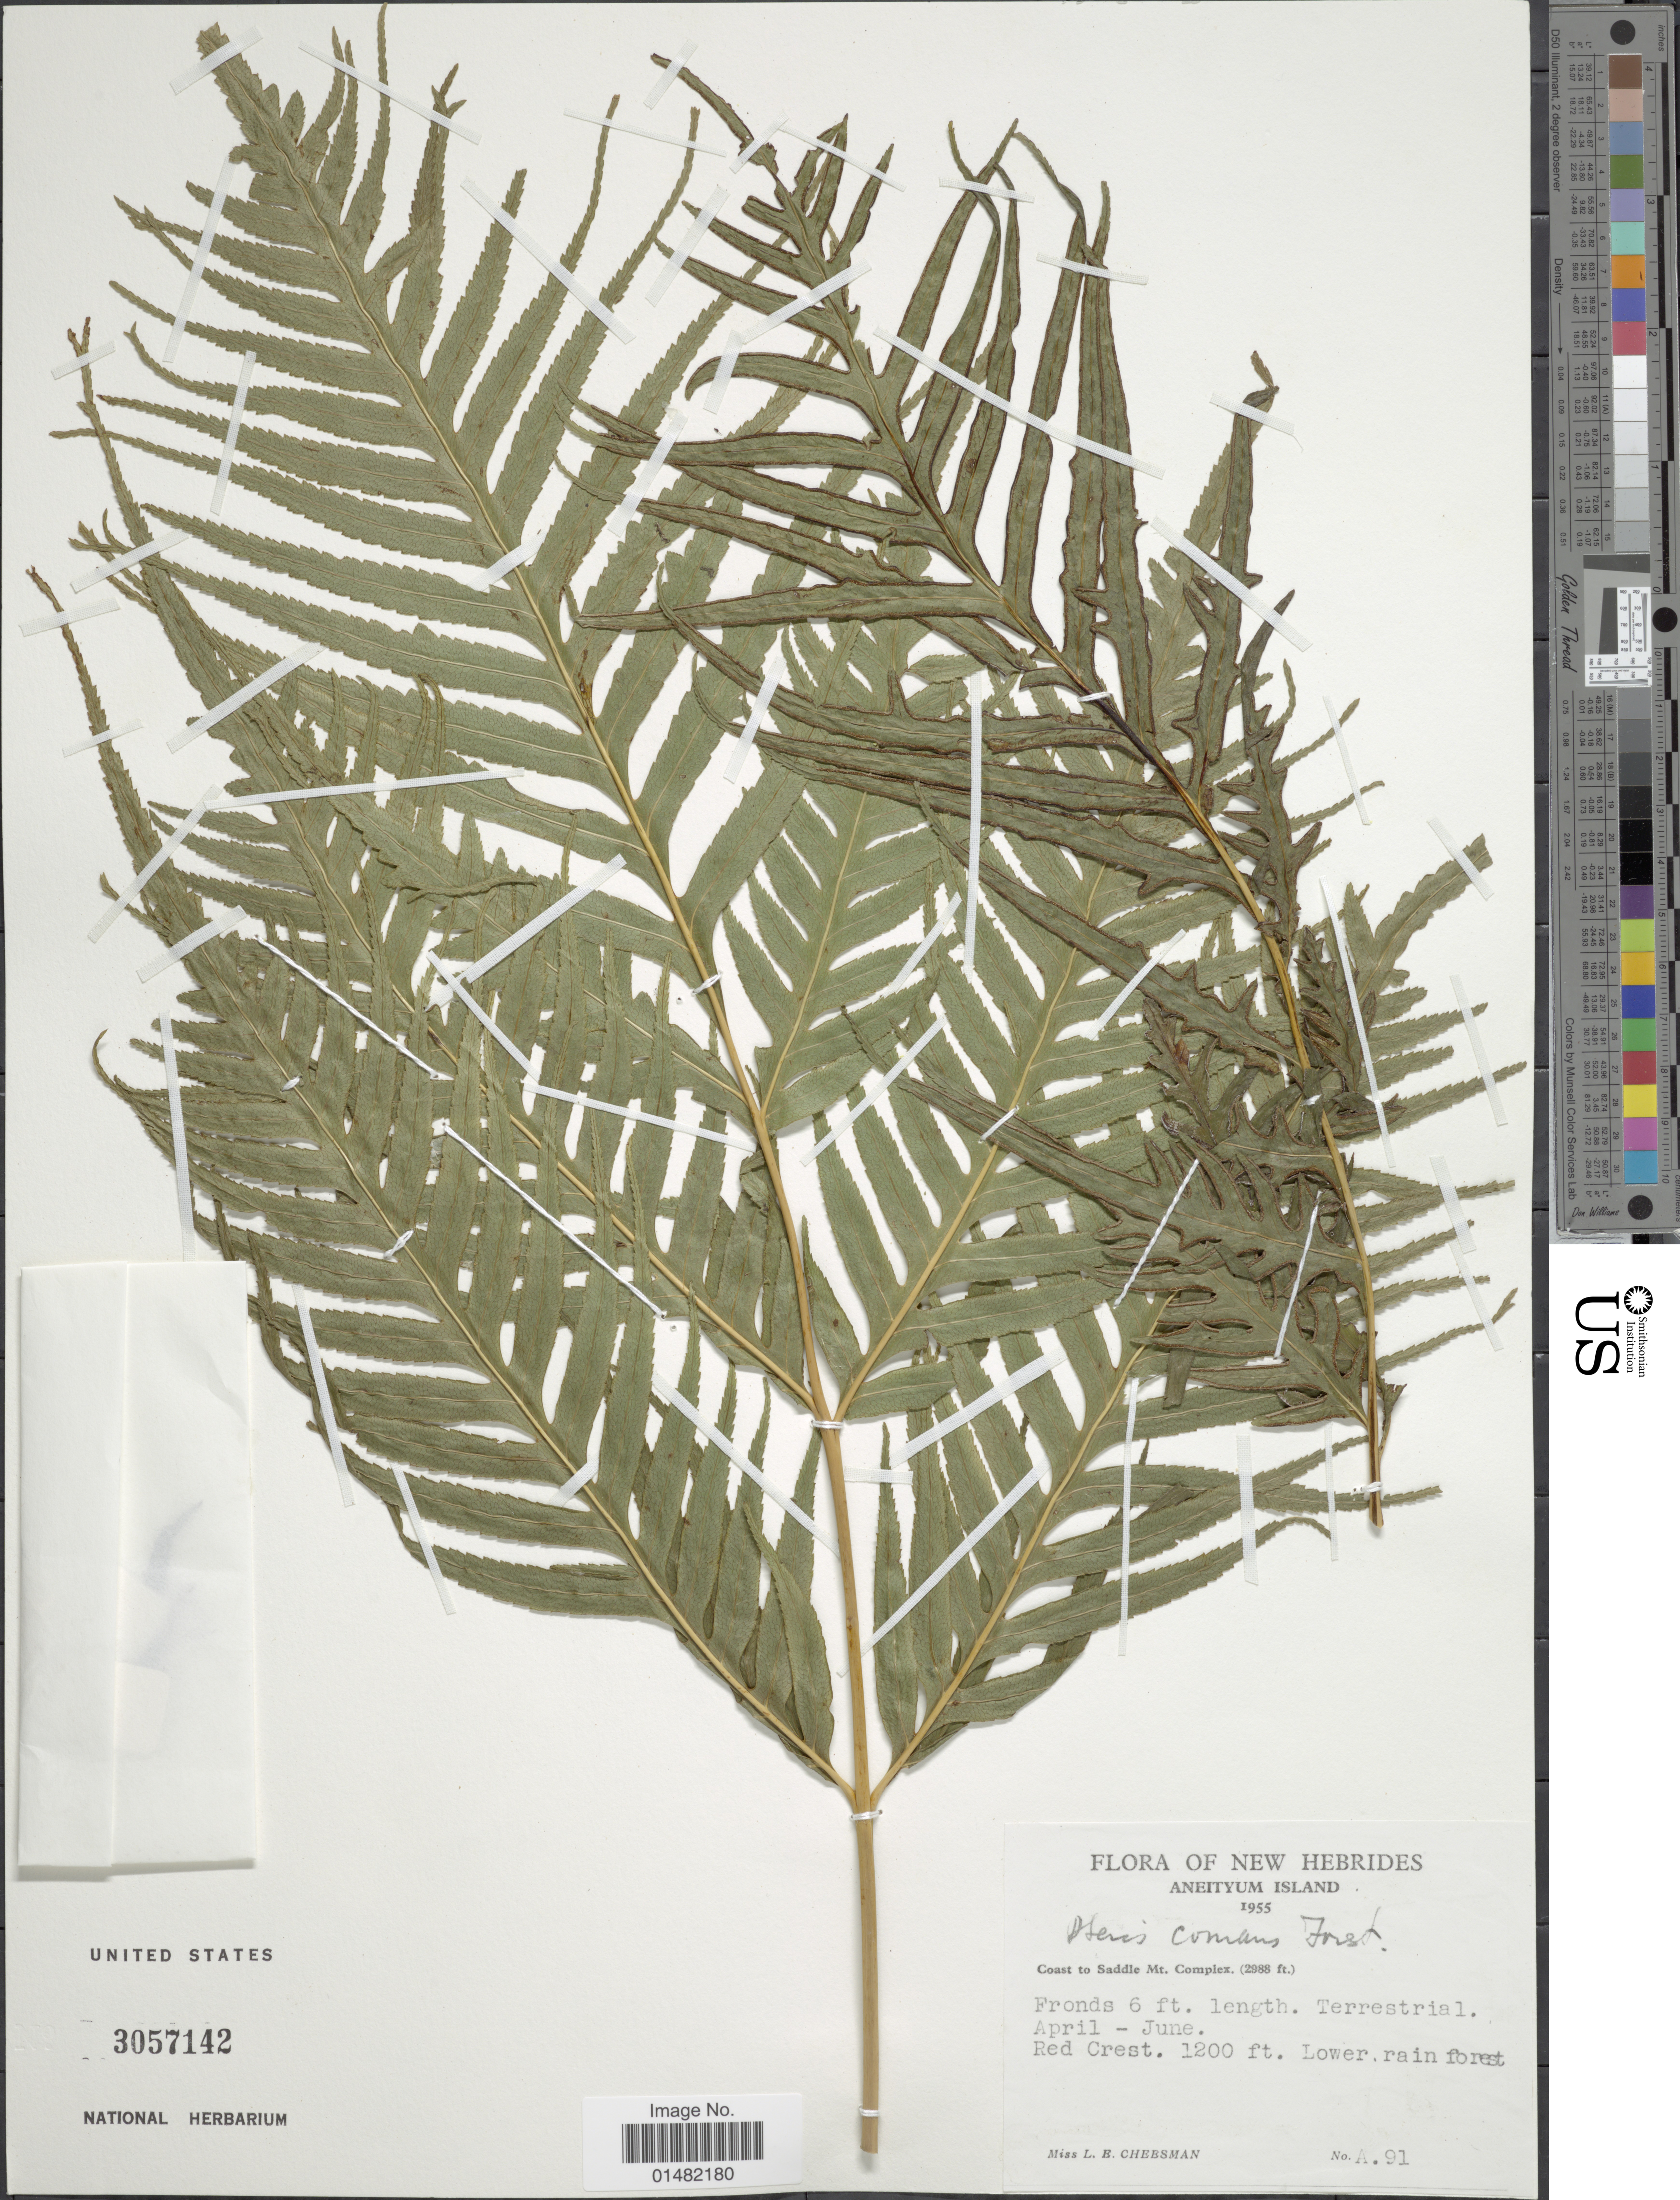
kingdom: Plantae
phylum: Tracheophyta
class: Polypodiopsida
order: Polypodiales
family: Pteridaceae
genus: Pteris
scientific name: Pteris comans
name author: G. Forst.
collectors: L. E. Cheesman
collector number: A91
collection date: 1955-04/1955-06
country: Vanuatu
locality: New Hebrides, Aneityum Island, Coast to Saddle Mt. Complex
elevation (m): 911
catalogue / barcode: US 3057142